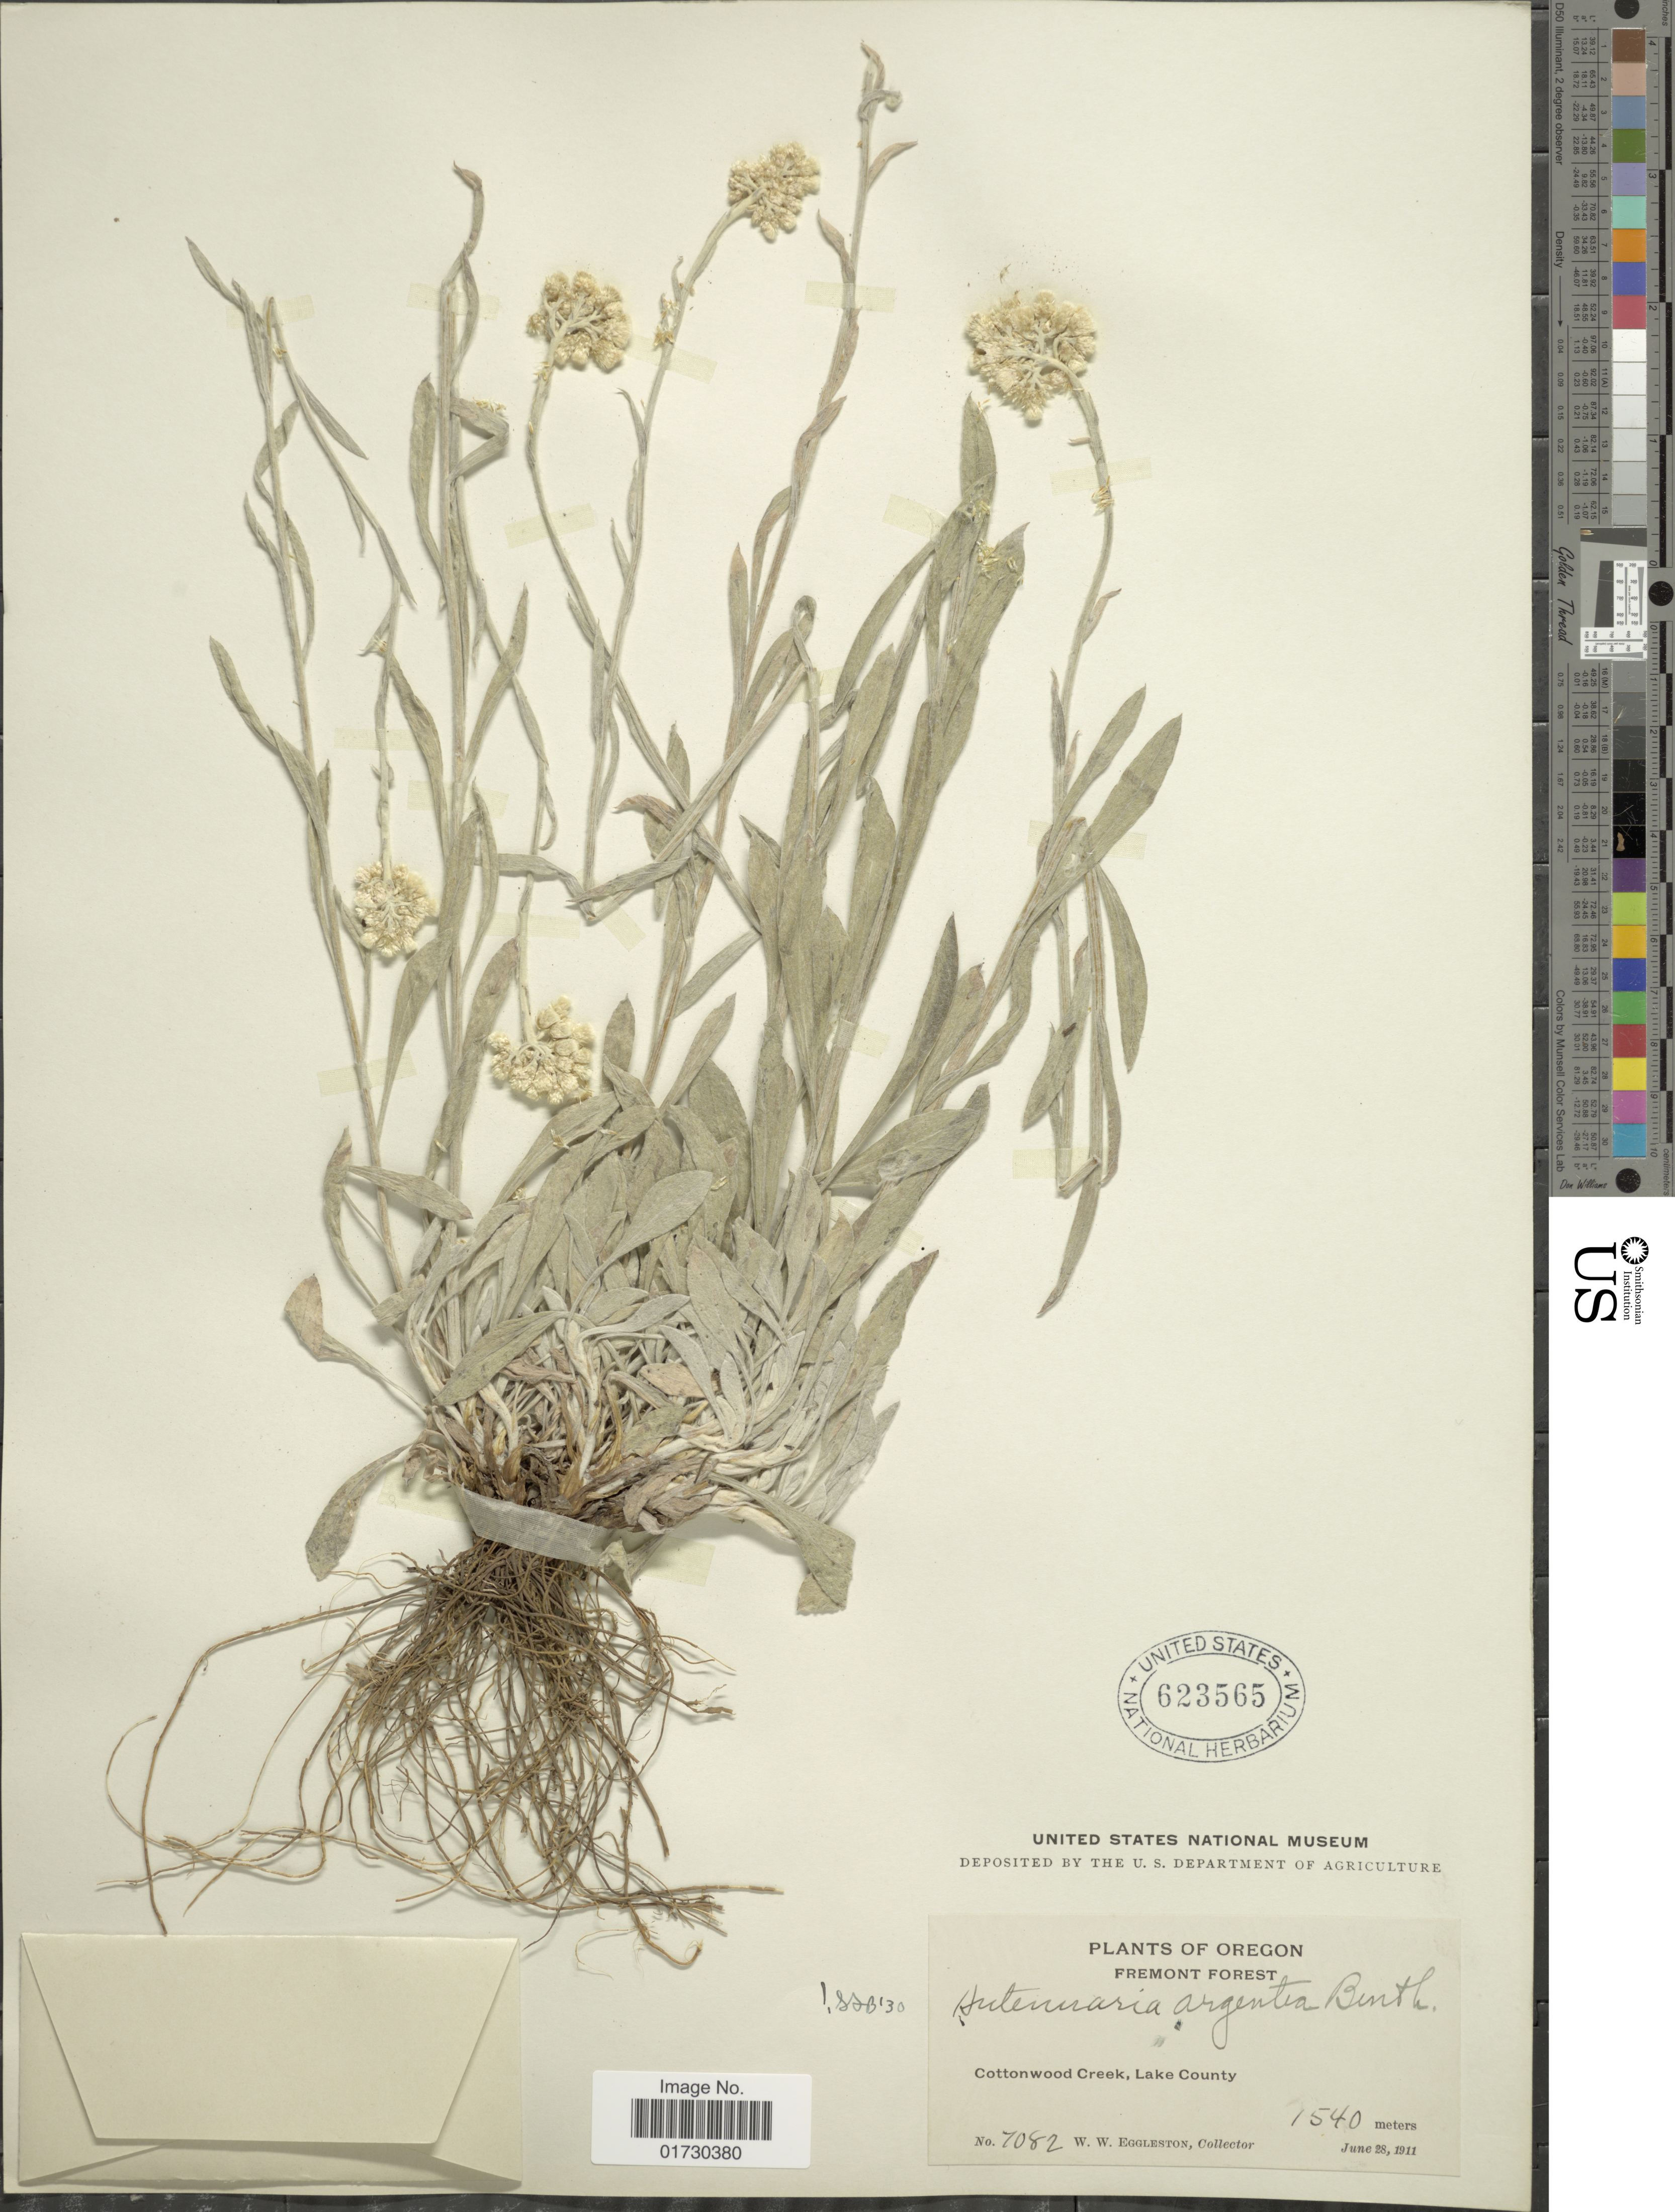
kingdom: Plantae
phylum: Tracheophyta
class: Magnoliopsida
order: Asterales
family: Asteraceae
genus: Antennaria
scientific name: Antennaria argentea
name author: Benth.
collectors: W. W. Eggleston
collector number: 7082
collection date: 1911-06-28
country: United States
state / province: Oregon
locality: Fremont Forest, Cottonwood Creek, Lake County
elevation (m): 1540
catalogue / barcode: US 623565